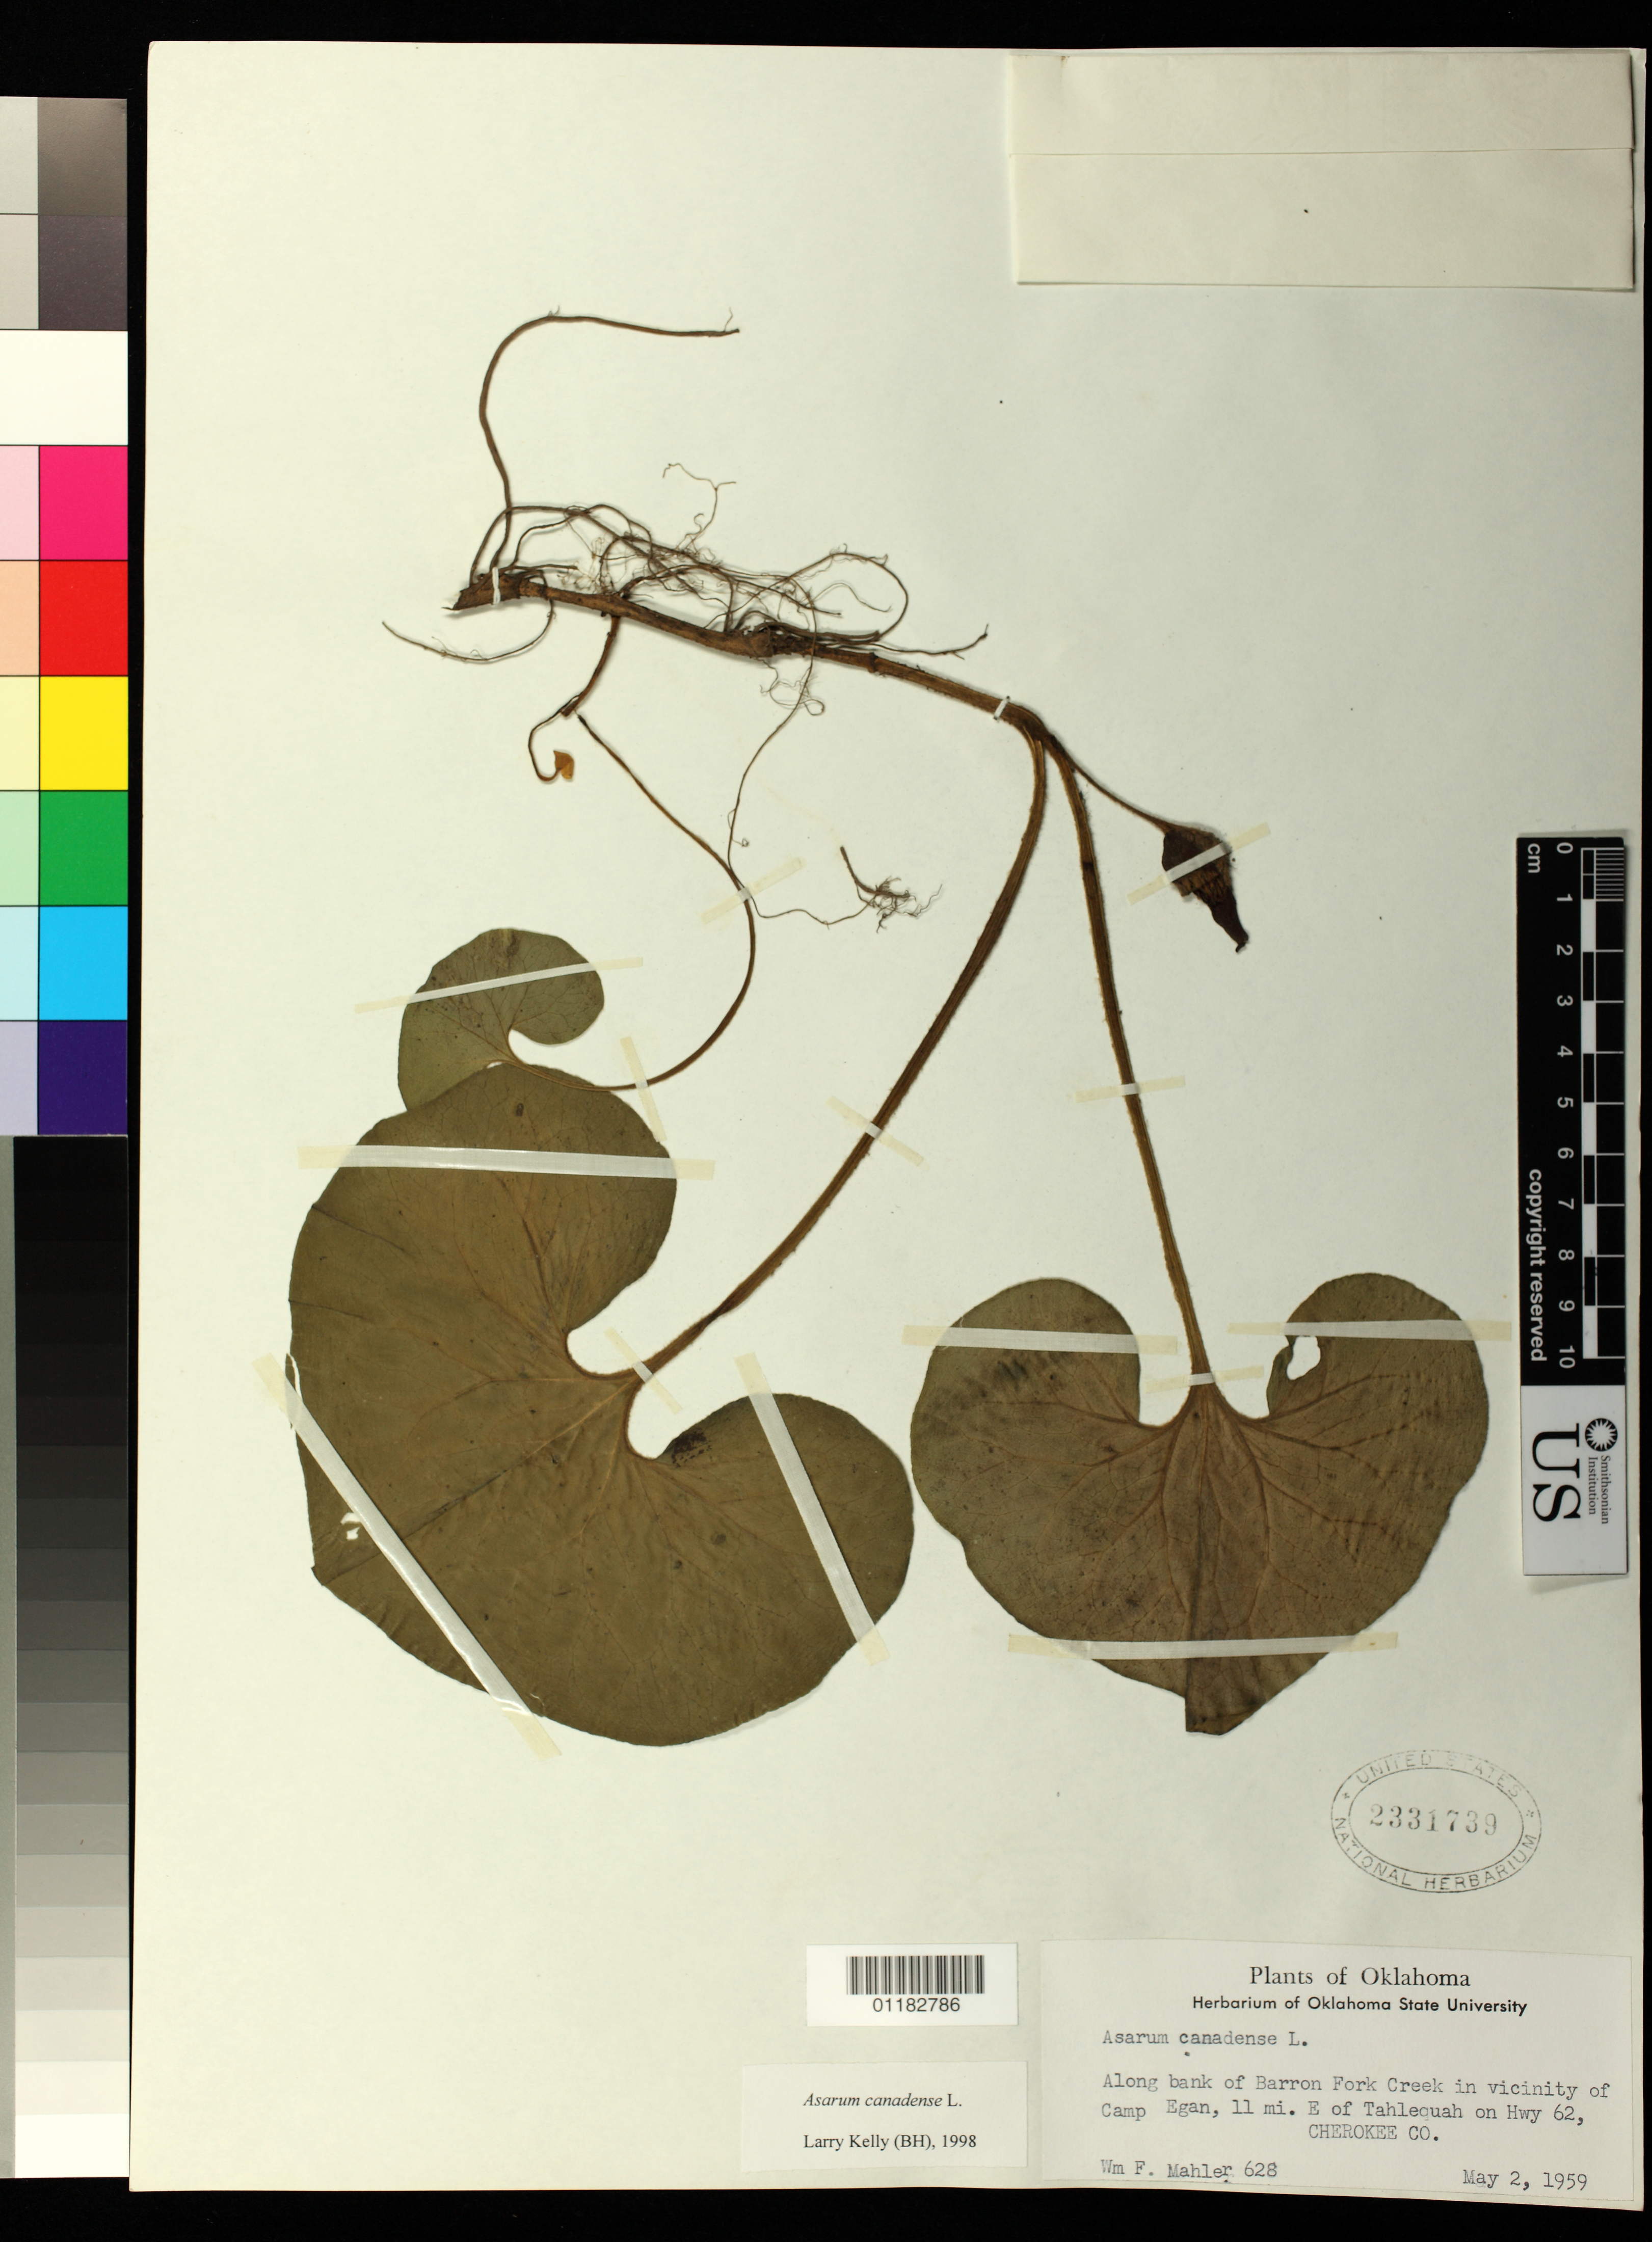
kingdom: Plantae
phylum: Tracheophyta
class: Magnoliopsida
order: Piperales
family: Aristolochiaceae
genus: Asarum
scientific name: Asarum canadense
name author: L.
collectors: W. F. Mahler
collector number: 628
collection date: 1959-05-02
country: United States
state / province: Oklahoma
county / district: Cherokee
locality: Along bank of Barron Fork Creek in vicinity of Camp Egan, 11 mi. E of Tahlequah on Hwy 62, Cherokee County.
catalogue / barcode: US 2331739